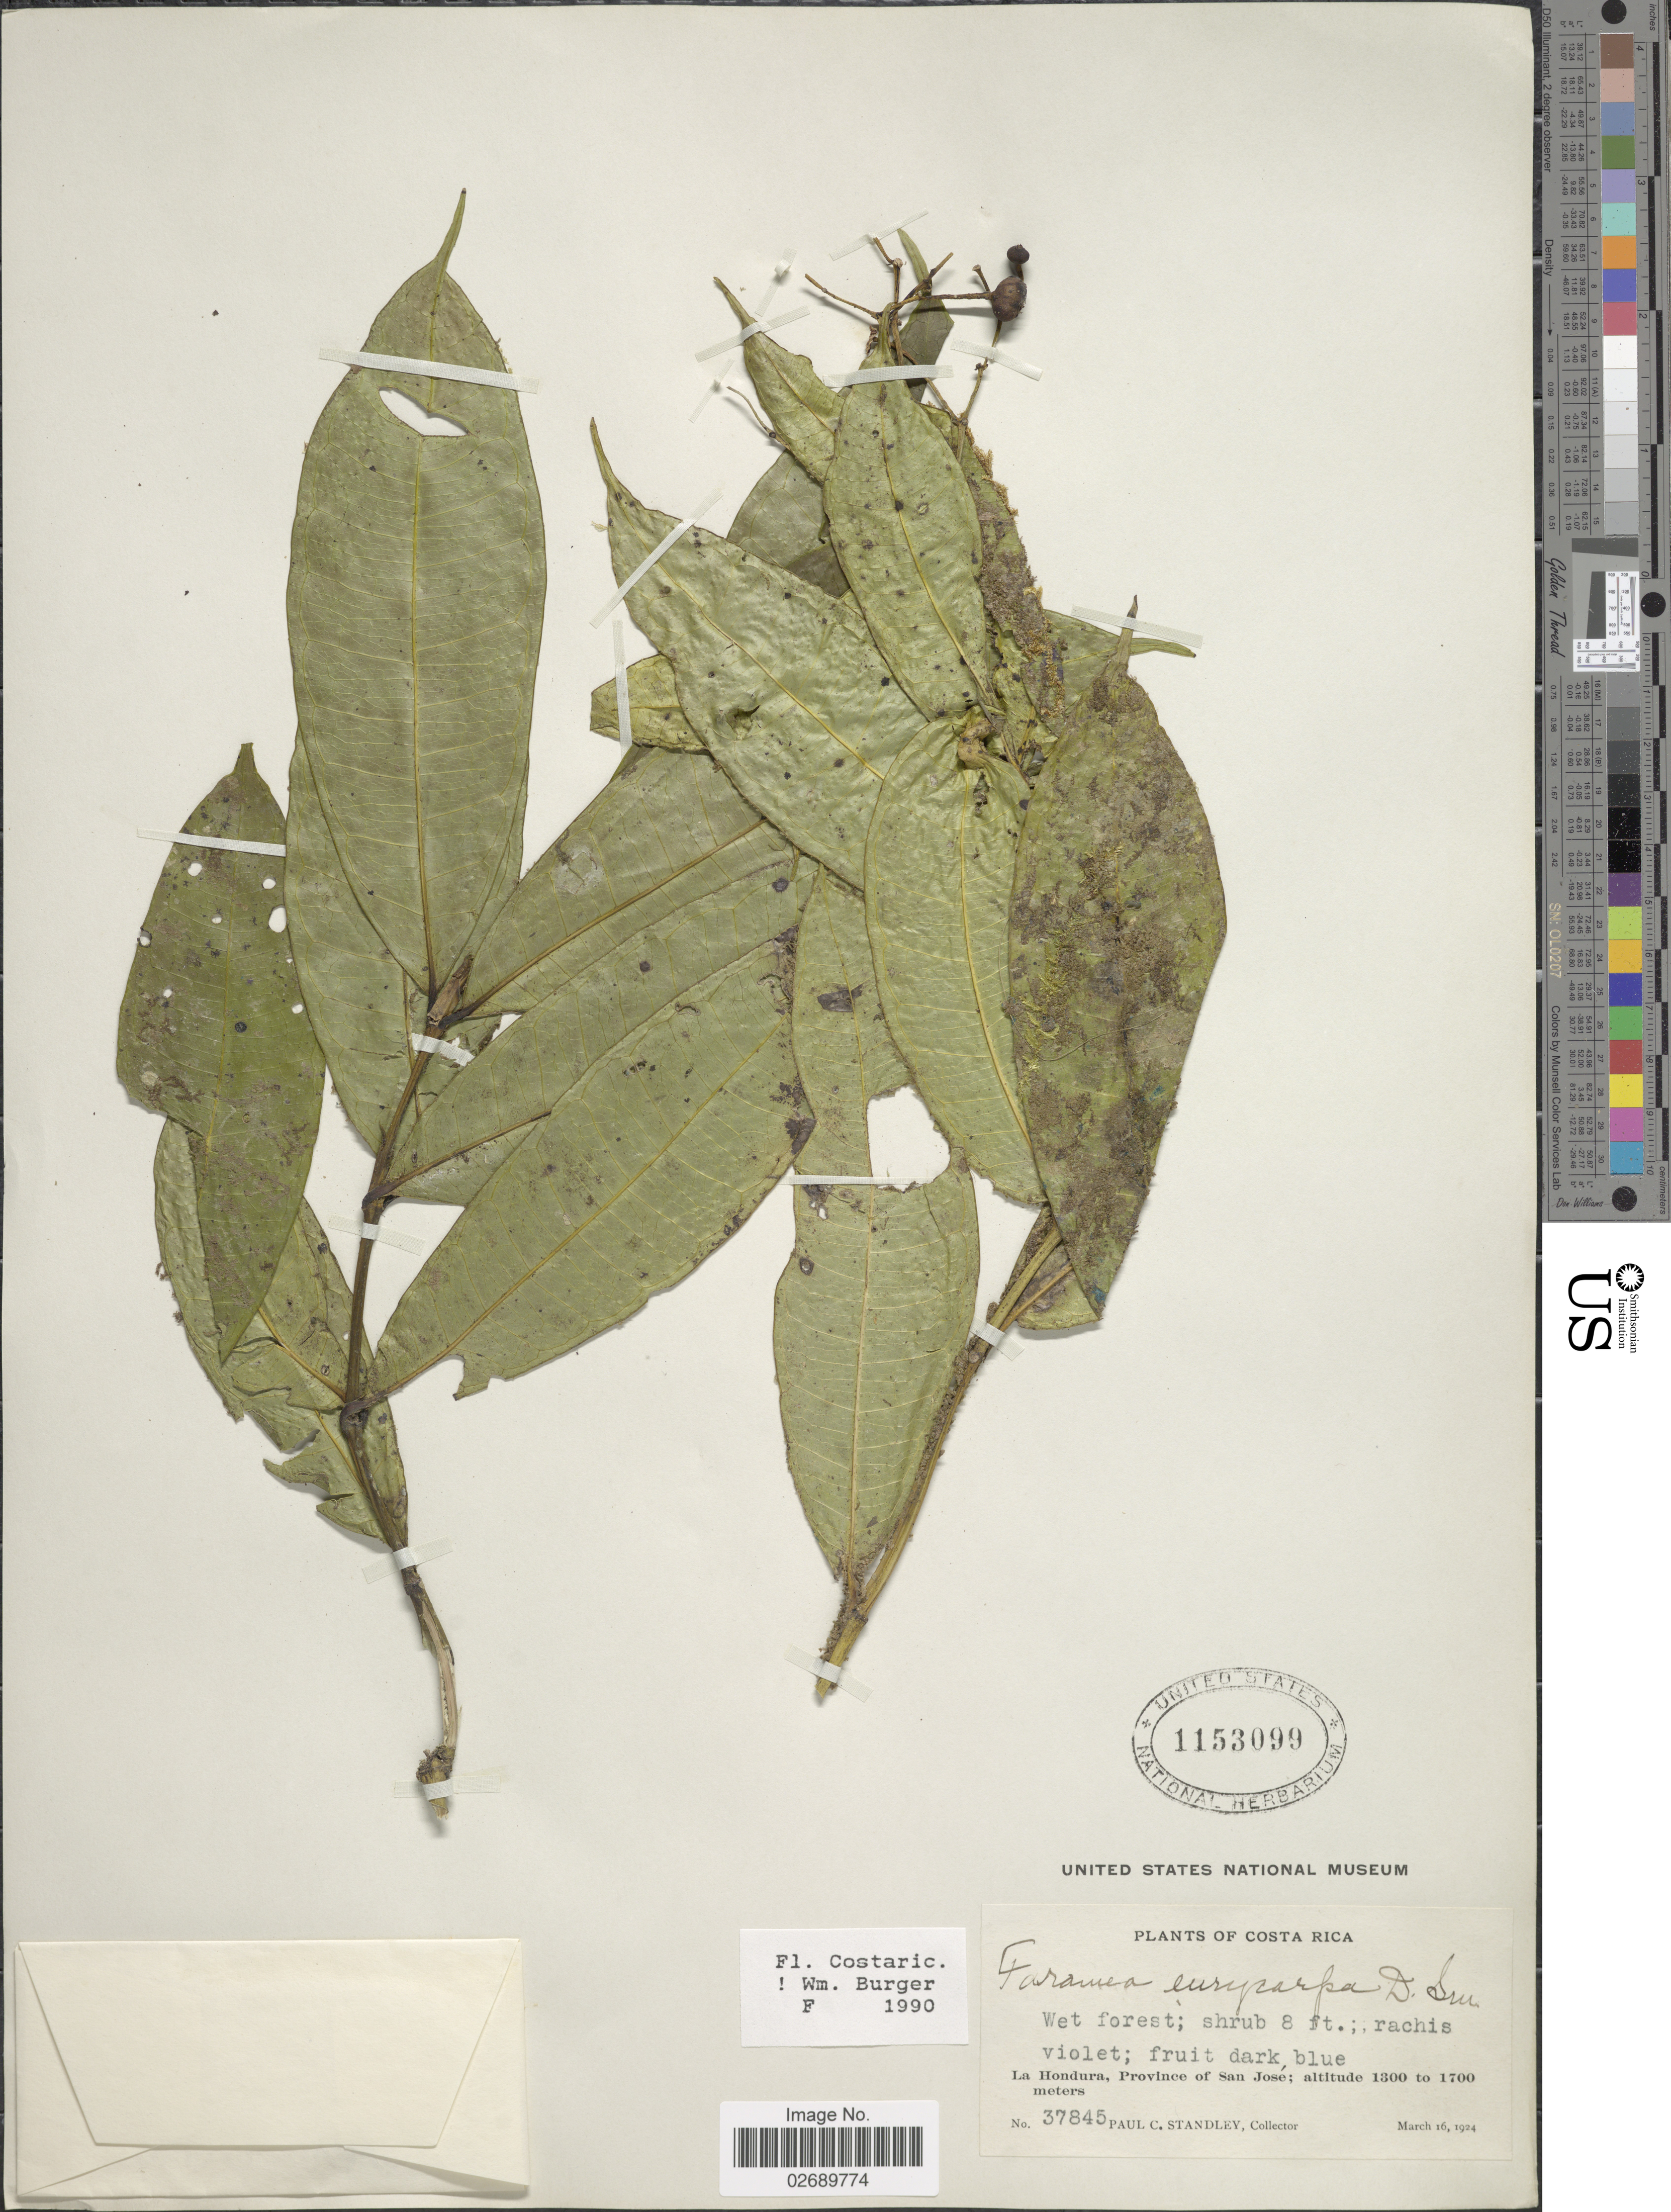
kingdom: Plantae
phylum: Tracheophyta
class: Magnoliopsida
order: Gentianales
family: Rubiaceae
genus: Faramea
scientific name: Faramea eurycarpa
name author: Donn. Sm.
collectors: P. C. Standley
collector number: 37845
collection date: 1924-03-16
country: Costa Rica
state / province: San José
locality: La Hondura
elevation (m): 1300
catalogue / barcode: US 1153099